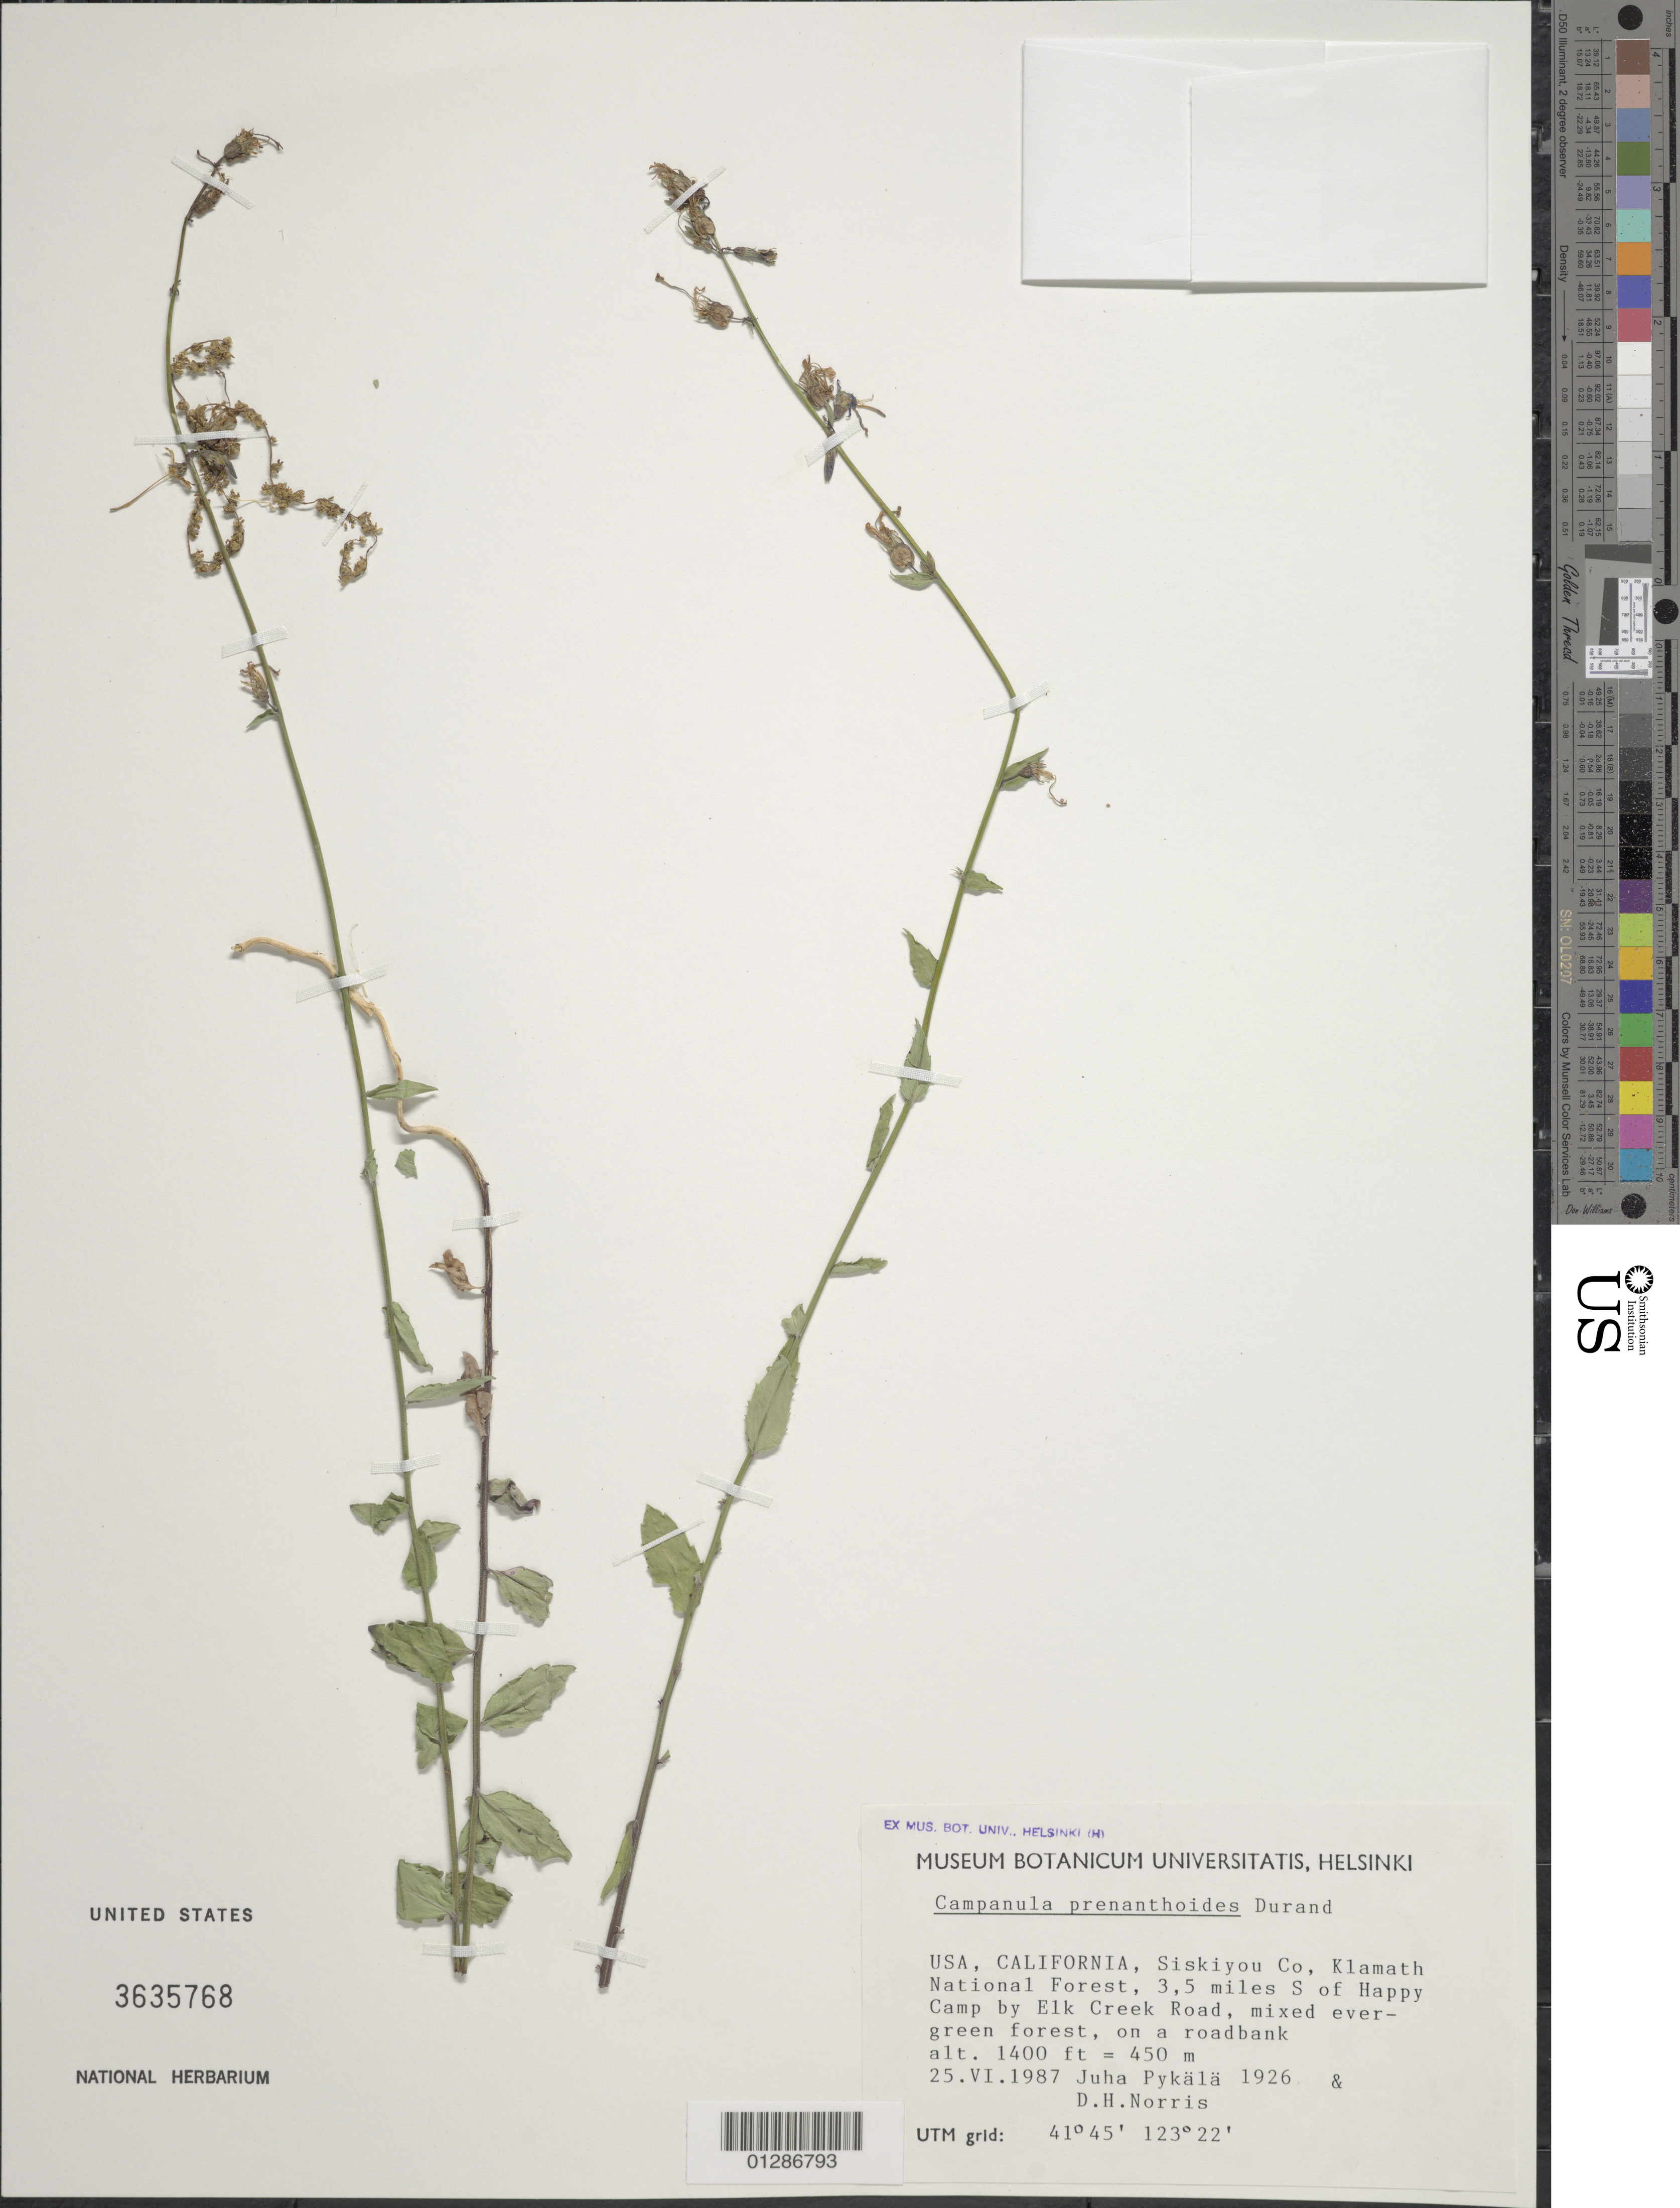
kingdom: Plantae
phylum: Tracheophyta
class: Magnoliopsida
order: Asterales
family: Campanulaceae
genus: Campanula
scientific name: Campanula prenanthoides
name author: Durand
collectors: J. Pykala & D. H. Norris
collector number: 1926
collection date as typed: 25 Jul 1987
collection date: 1987-07-25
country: United States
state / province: California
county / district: Siskiyou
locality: Klamath National Forest, 3,5 mi S of Happy Camp by Elk Creek Road.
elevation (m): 450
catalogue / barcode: US 3635768